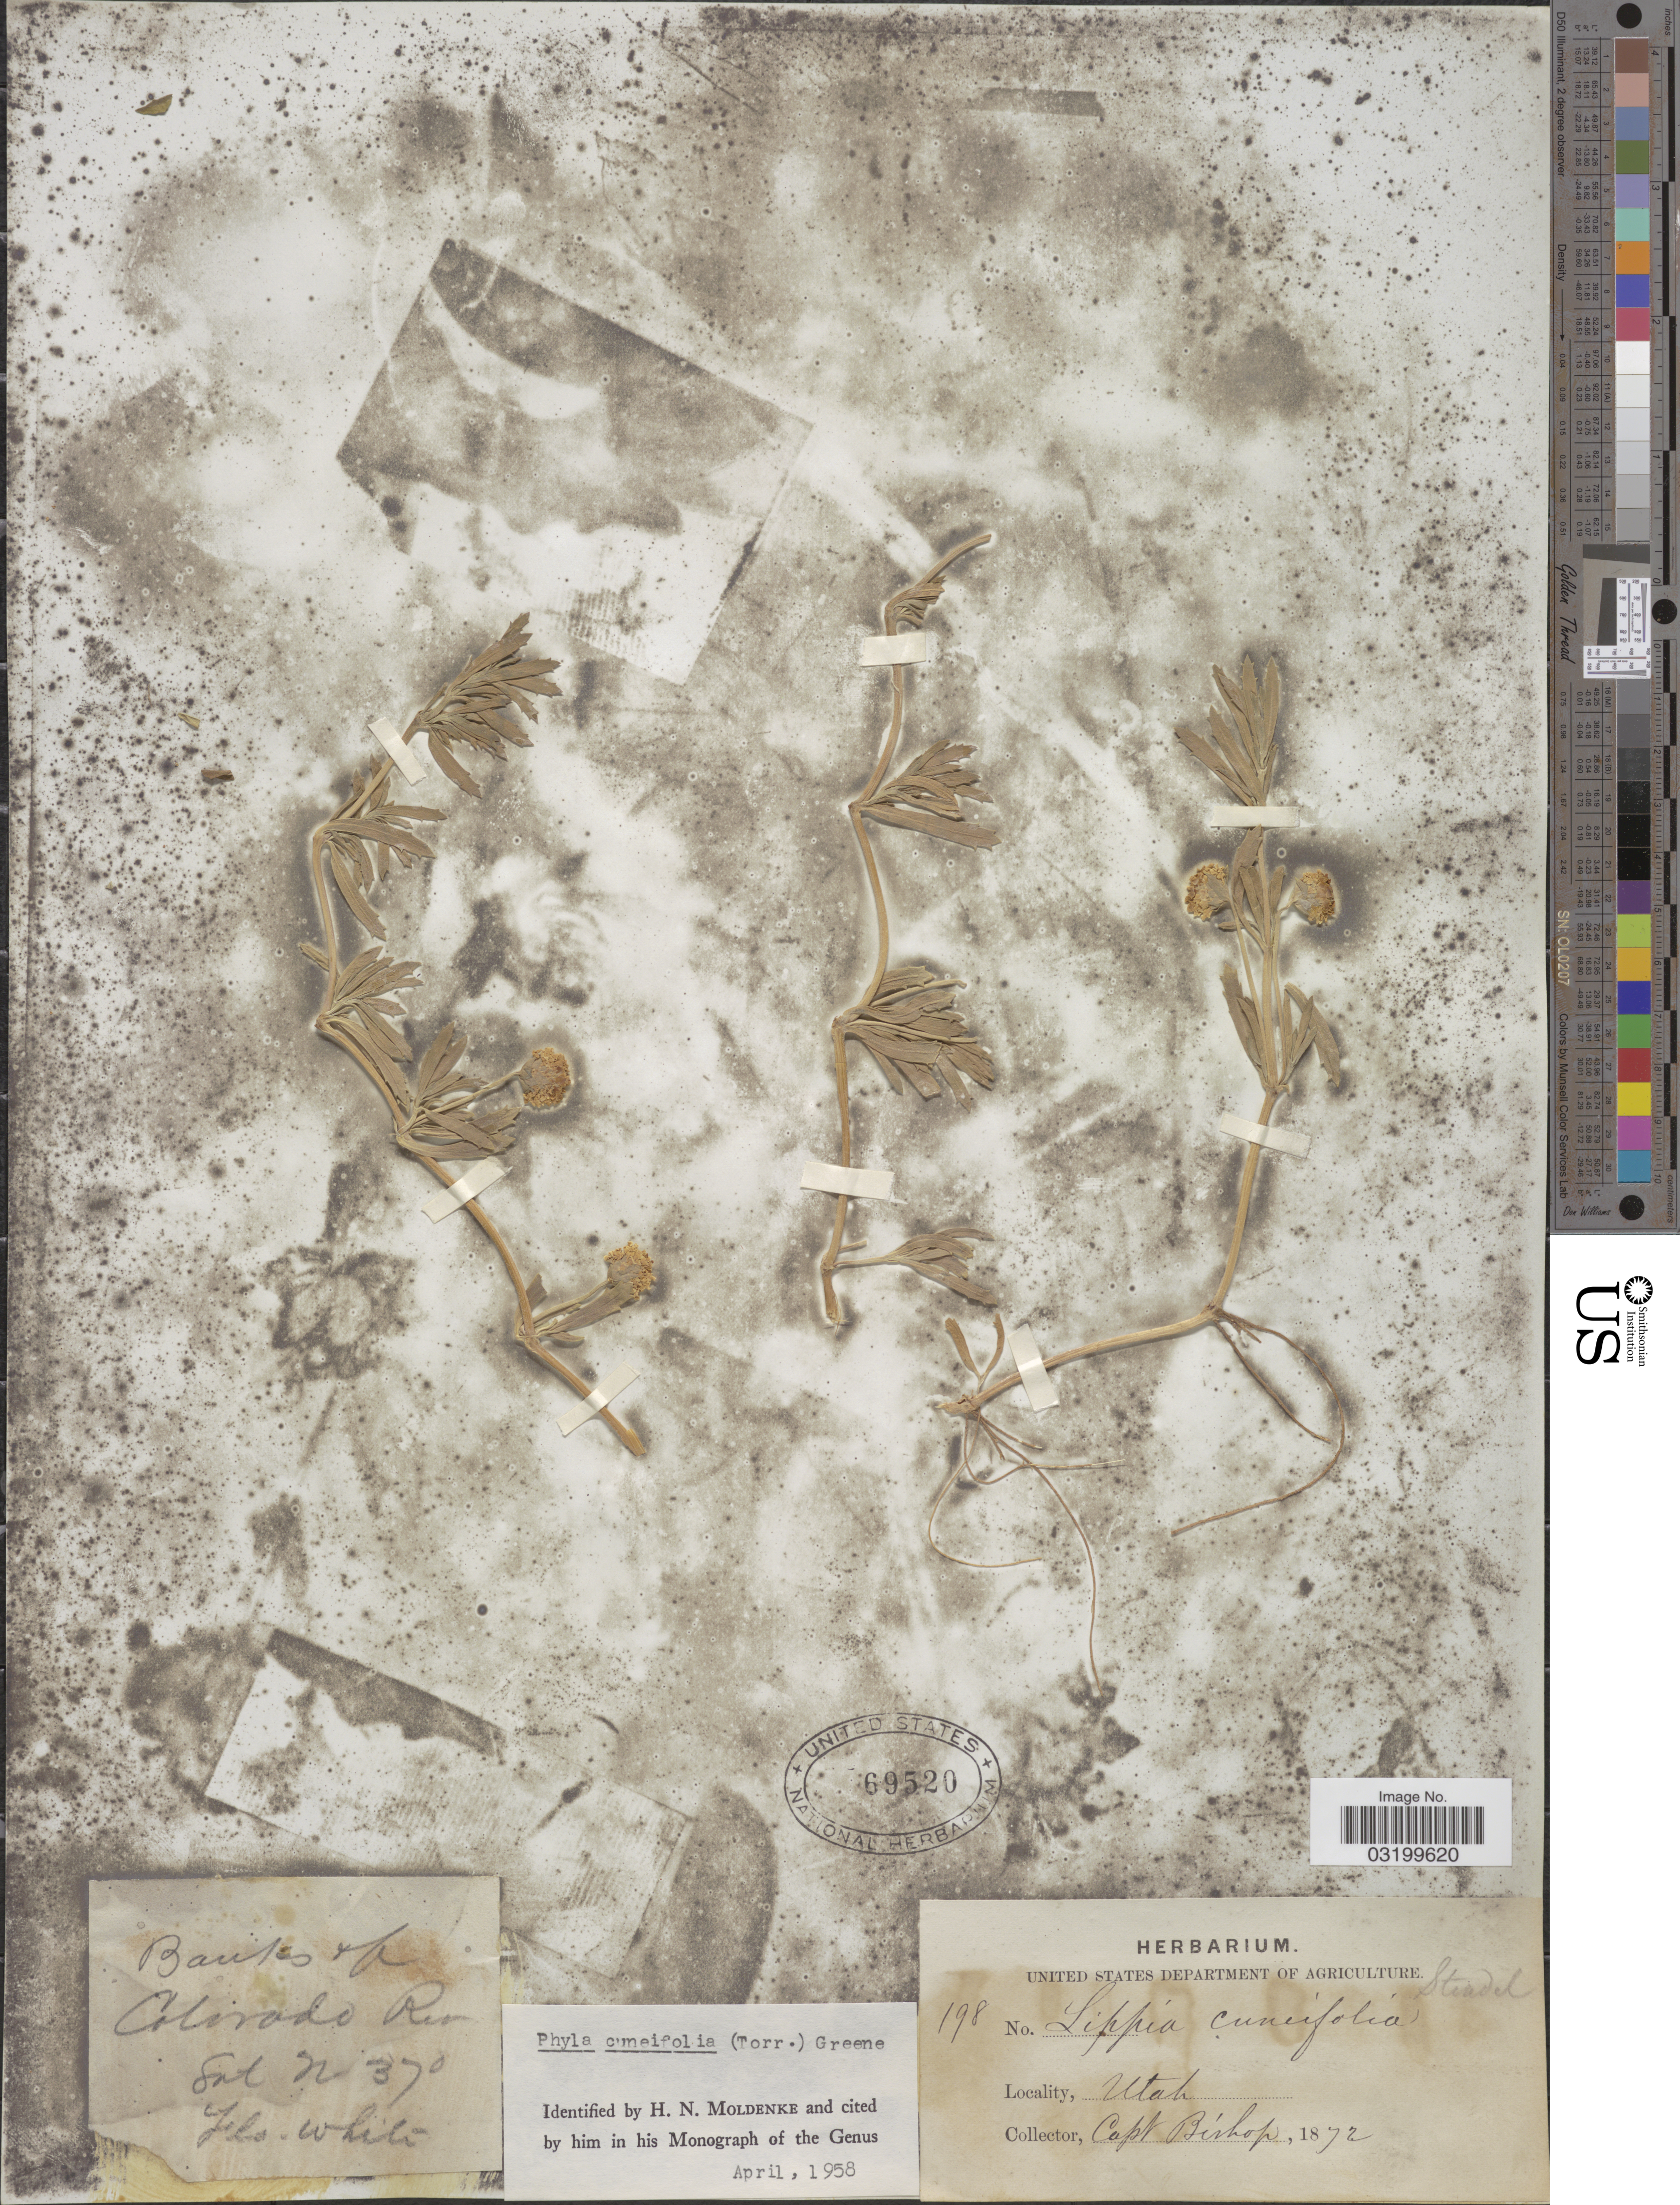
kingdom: Plantae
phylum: Tracheophyta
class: Magnoliopsida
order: Lamiales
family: Verbenaceae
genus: Phyla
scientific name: Phyla cuneifolia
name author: (Torr.) Greene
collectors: F. M. Bishop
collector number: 198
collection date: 1872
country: United States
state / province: Utah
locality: Banks of Colorado Riv.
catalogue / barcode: US 69520